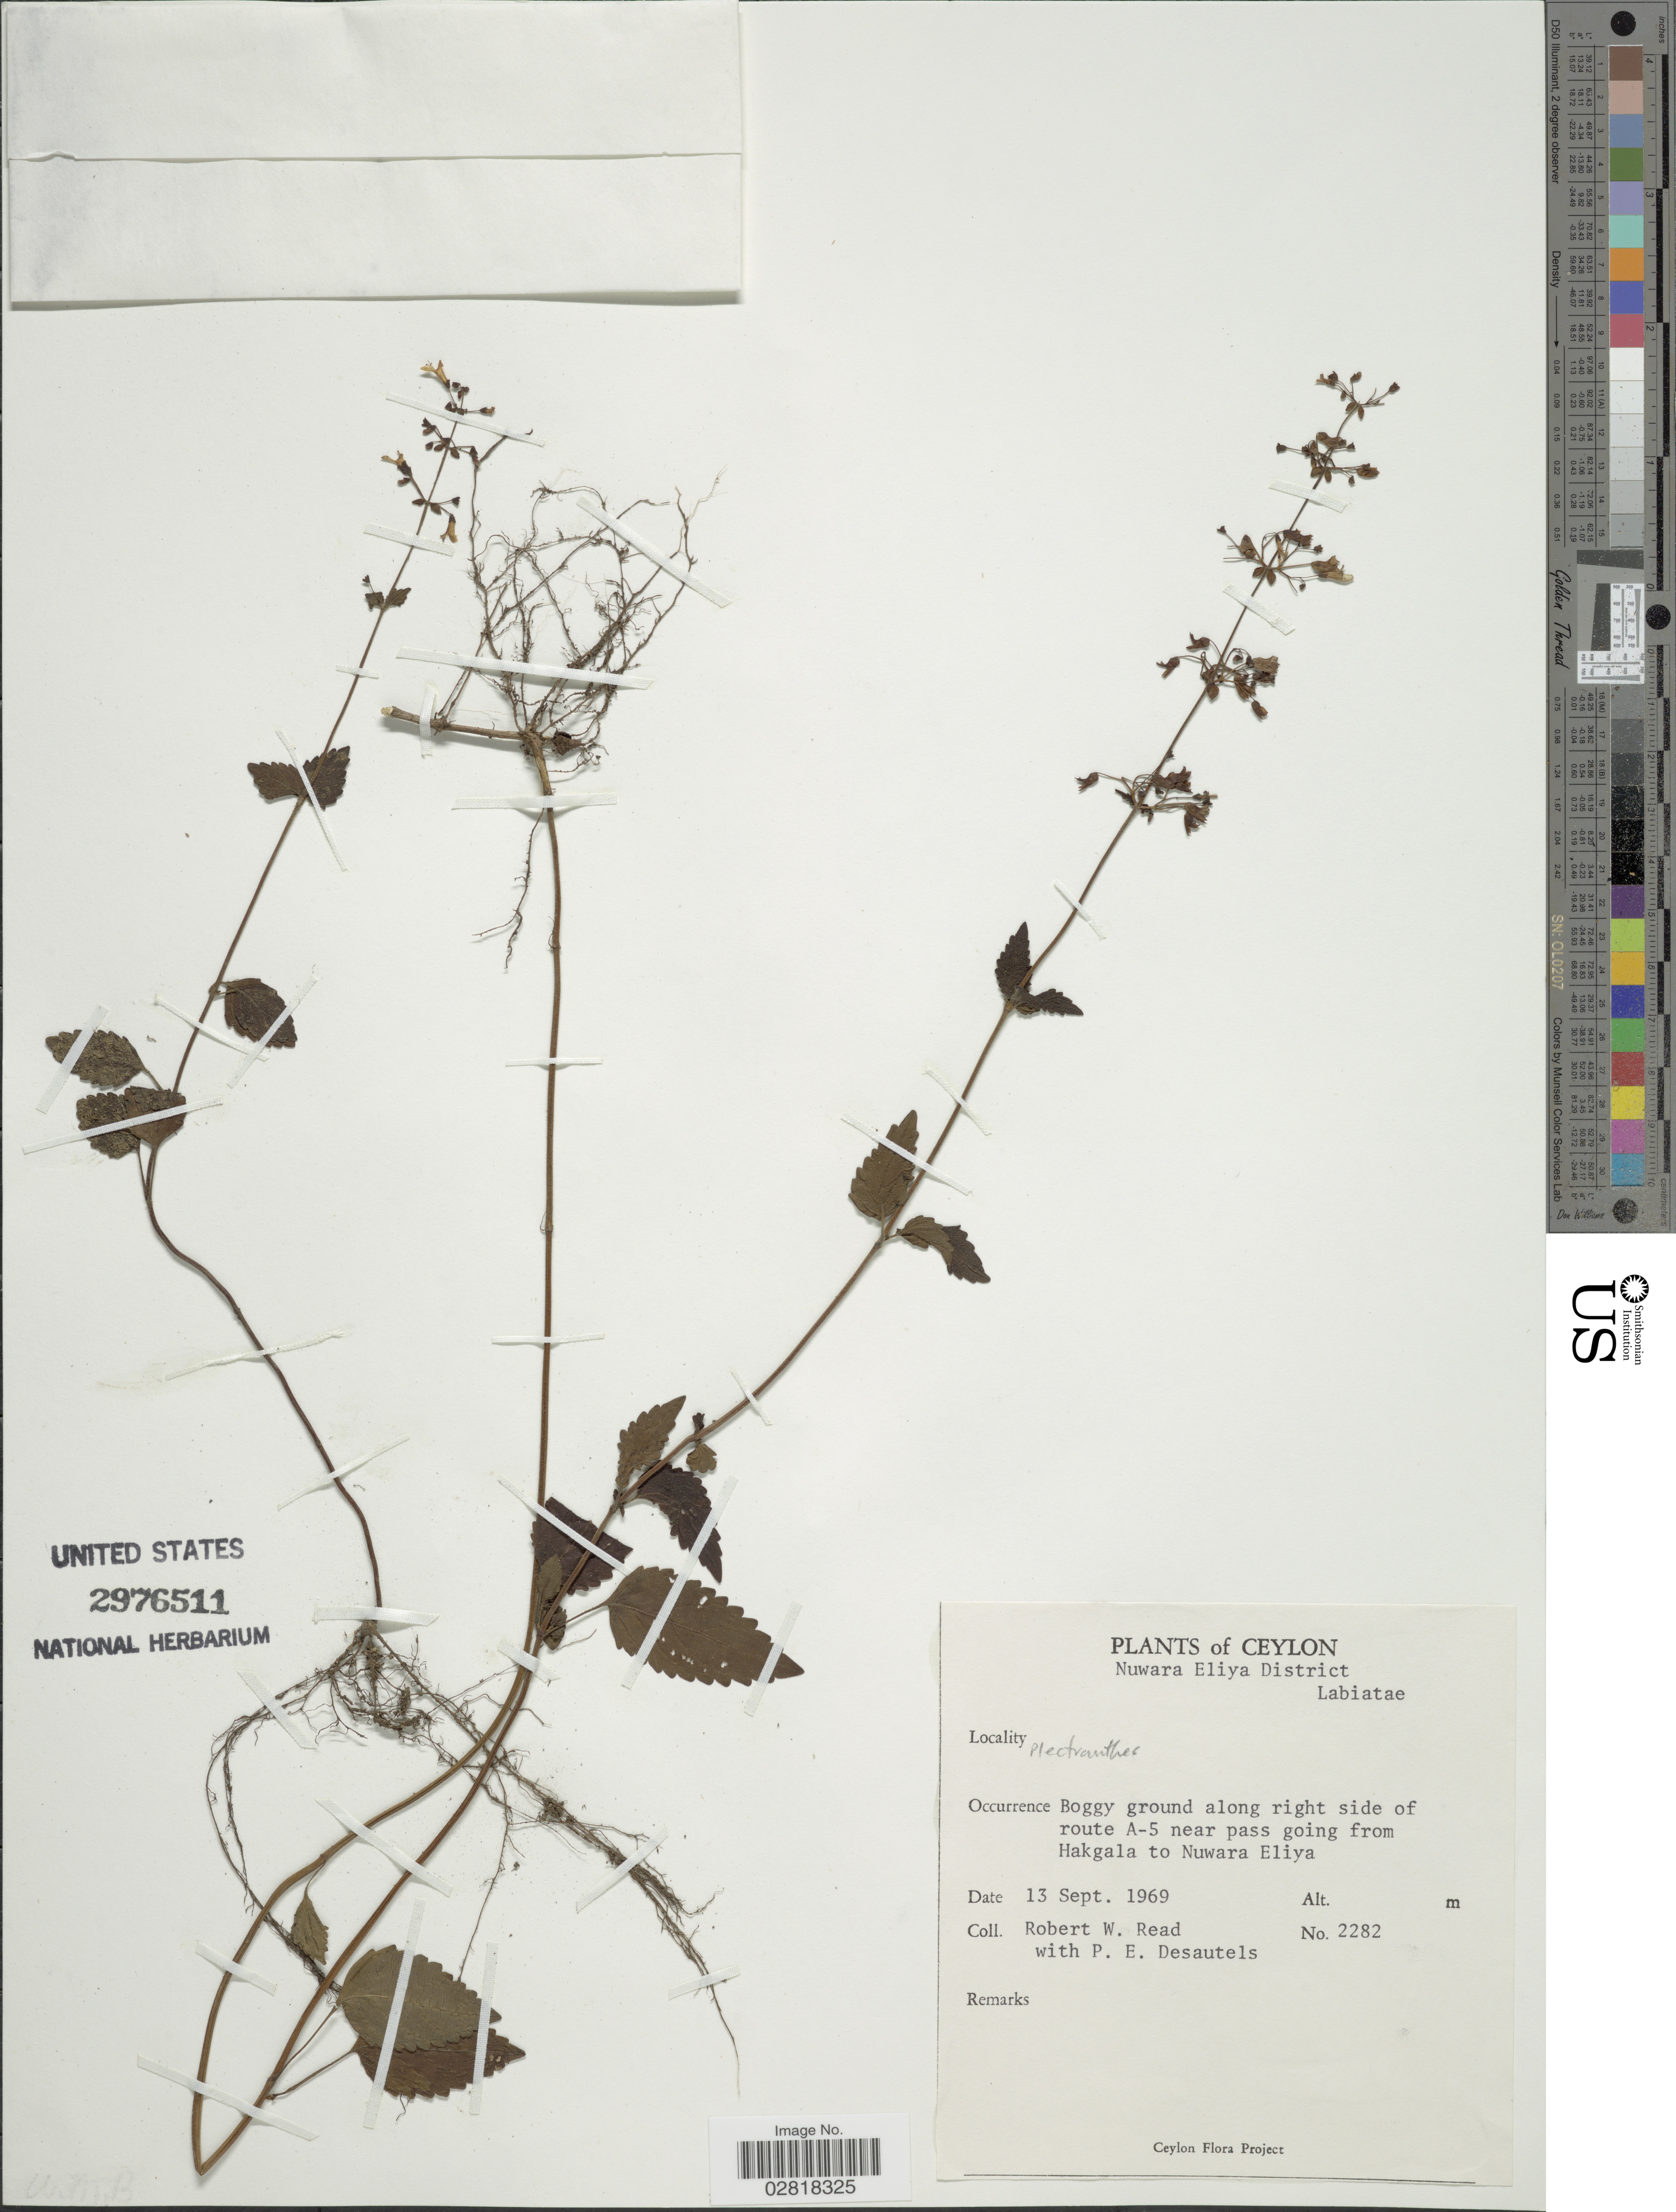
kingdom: Plantae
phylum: Tracheophyta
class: Magnoliopsida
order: Lamiales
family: Lamiaceae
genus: Plectranthus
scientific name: Plectranthus sp.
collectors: R. W. Read & P. Desautels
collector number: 2282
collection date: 1969-09-13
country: Sri Lanka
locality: Ceylon, Nuwara Eliya District, along right side of route A-5 near pass going from Hakgala to Nuwara Eliya.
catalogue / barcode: US 2976511